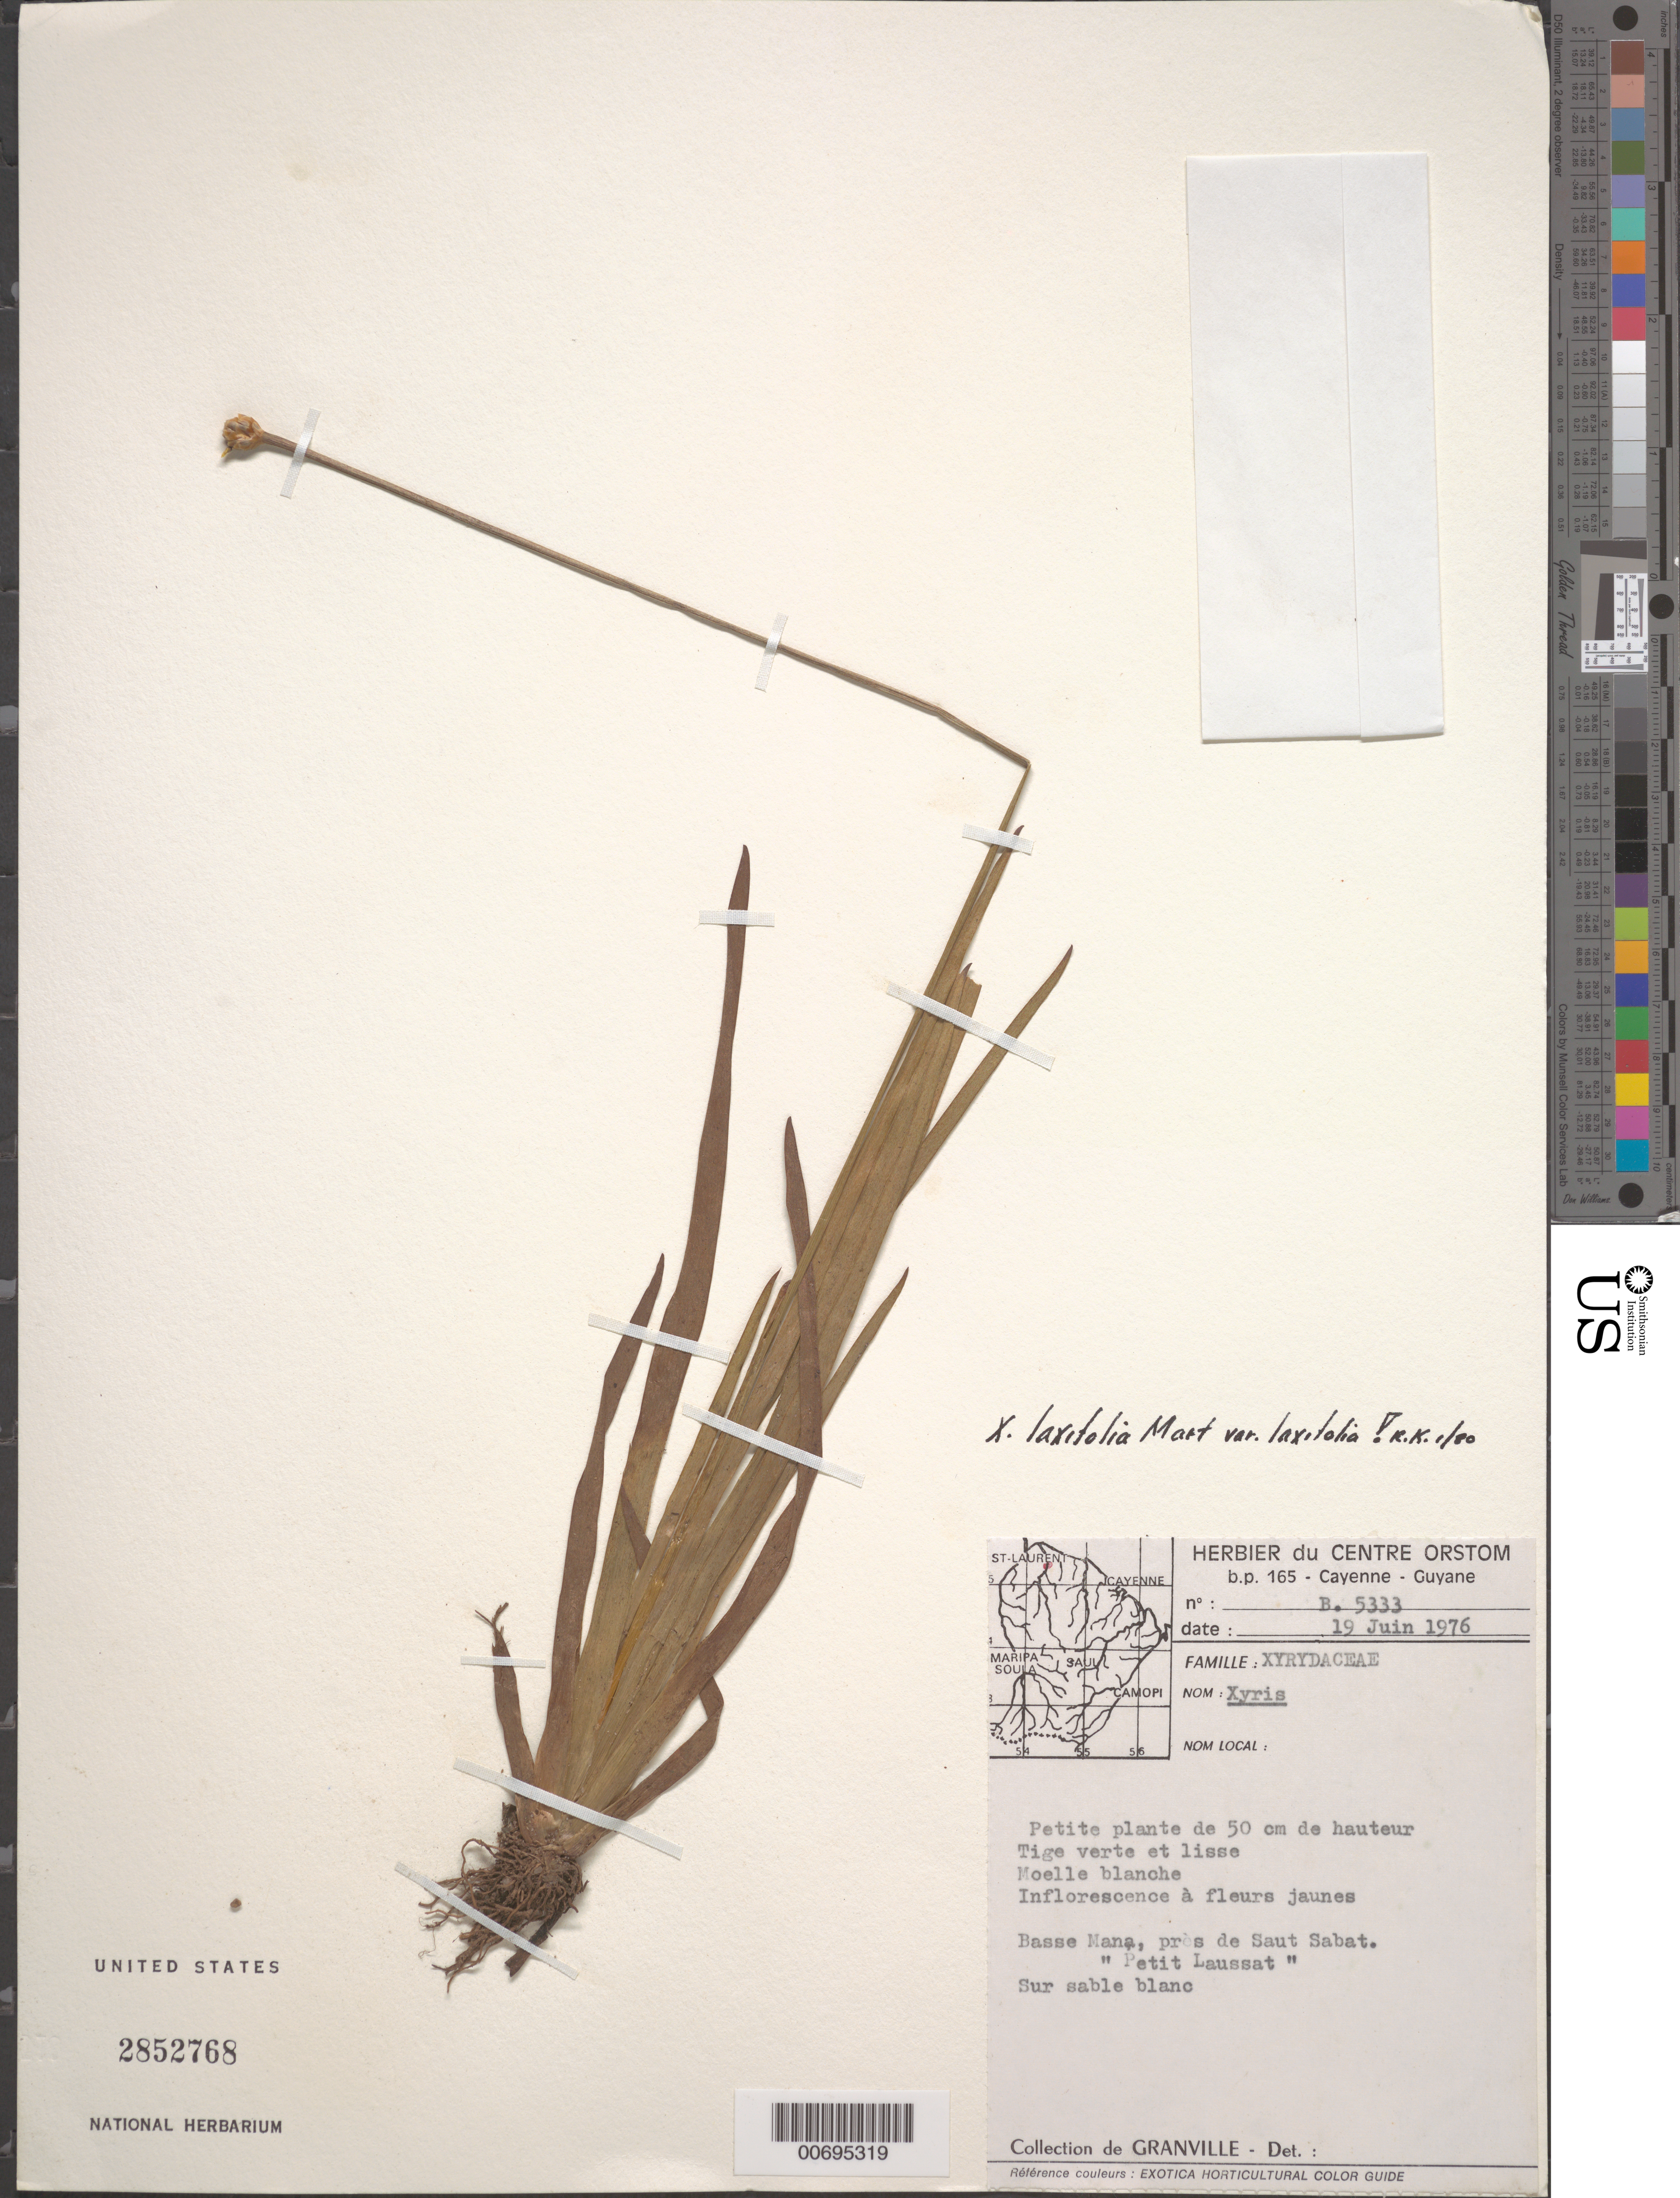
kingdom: Plantae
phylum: Tracheophyta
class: Liliopsida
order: Poales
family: Xyridaceae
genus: Xyris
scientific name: Xyris laxifolia var. laxifolia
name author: Mart.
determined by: Kral, Robert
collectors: J.-J. de Granville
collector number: B 5333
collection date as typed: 19-Jun-76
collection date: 1976-06-19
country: French Guiana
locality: Basse Mana, prés de Saut Sabat 'Petit Laussat'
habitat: Sable blanc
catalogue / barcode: US 2852768